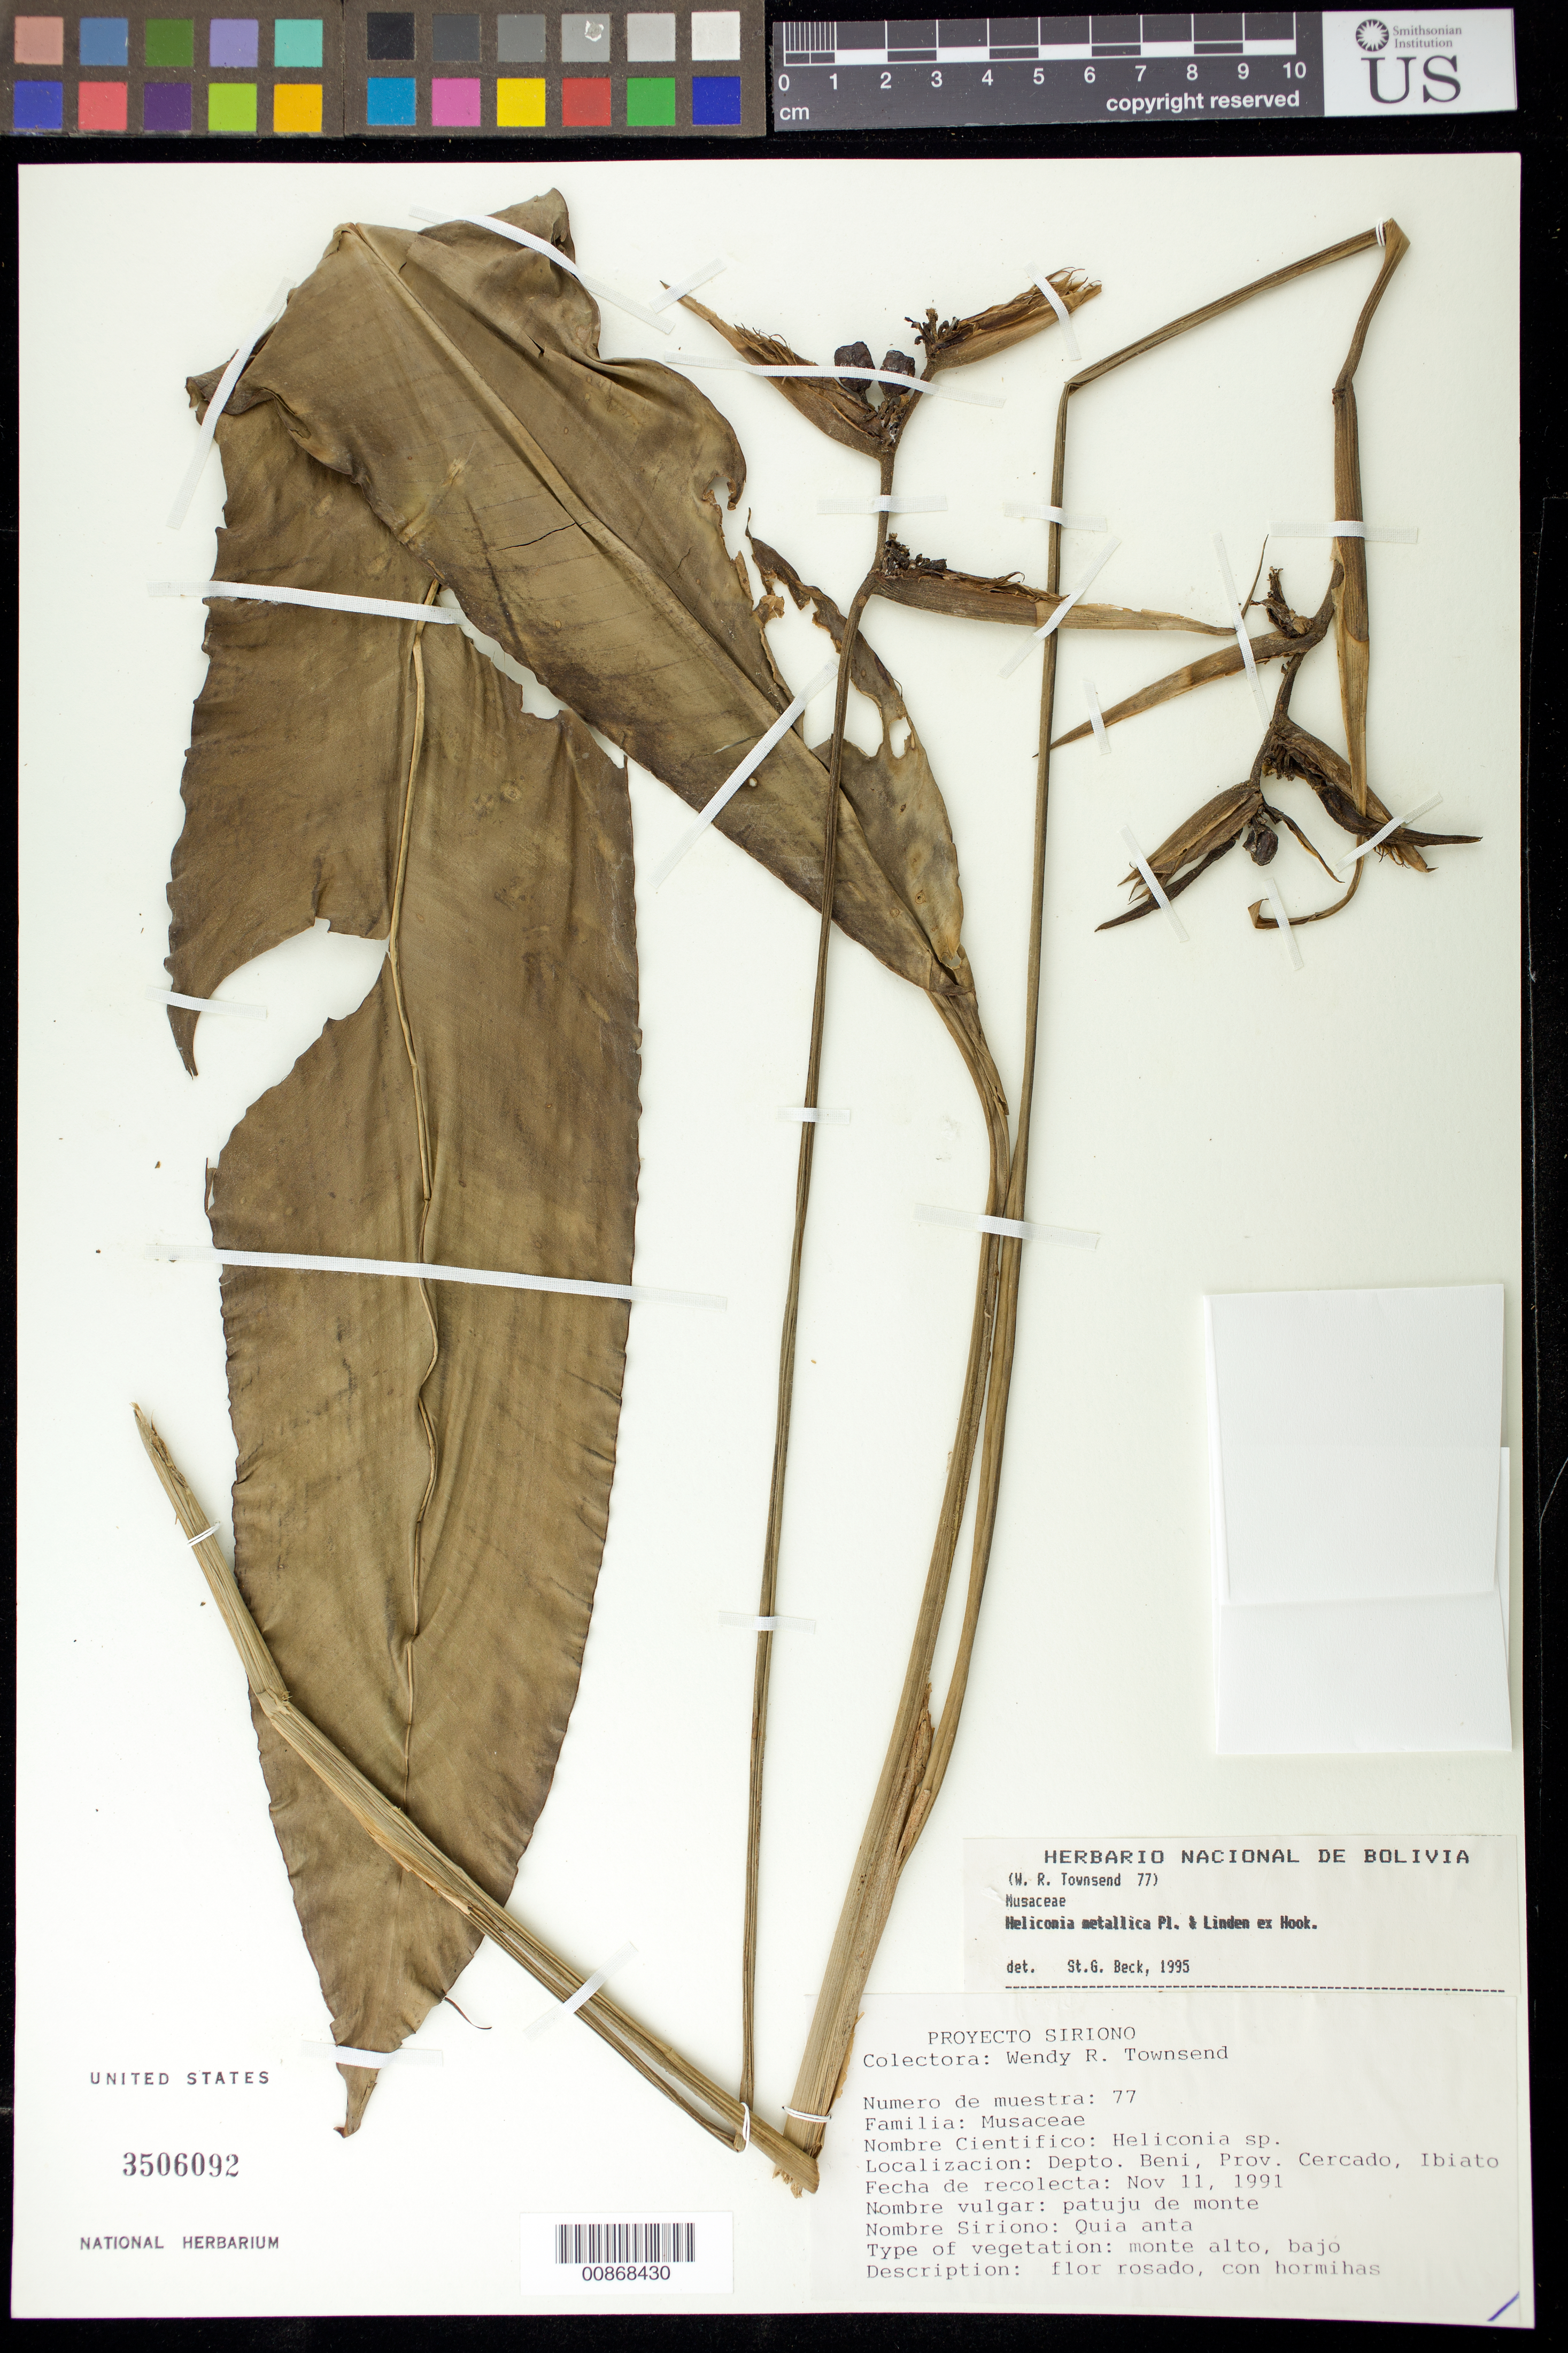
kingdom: Plantae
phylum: Tracheophyta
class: Liliopsida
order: Zingiberales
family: Heliconiaceae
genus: Heliconia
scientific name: Heliconia metallica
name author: Planch. & Linden ex Hook.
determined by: Beck, S. G.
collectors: W. R. Townsend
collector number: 77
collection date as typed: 11 Nov 1991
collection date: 1991-11-11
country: Bolivia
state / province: Beni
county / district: Cercado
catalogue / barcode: US 3506092